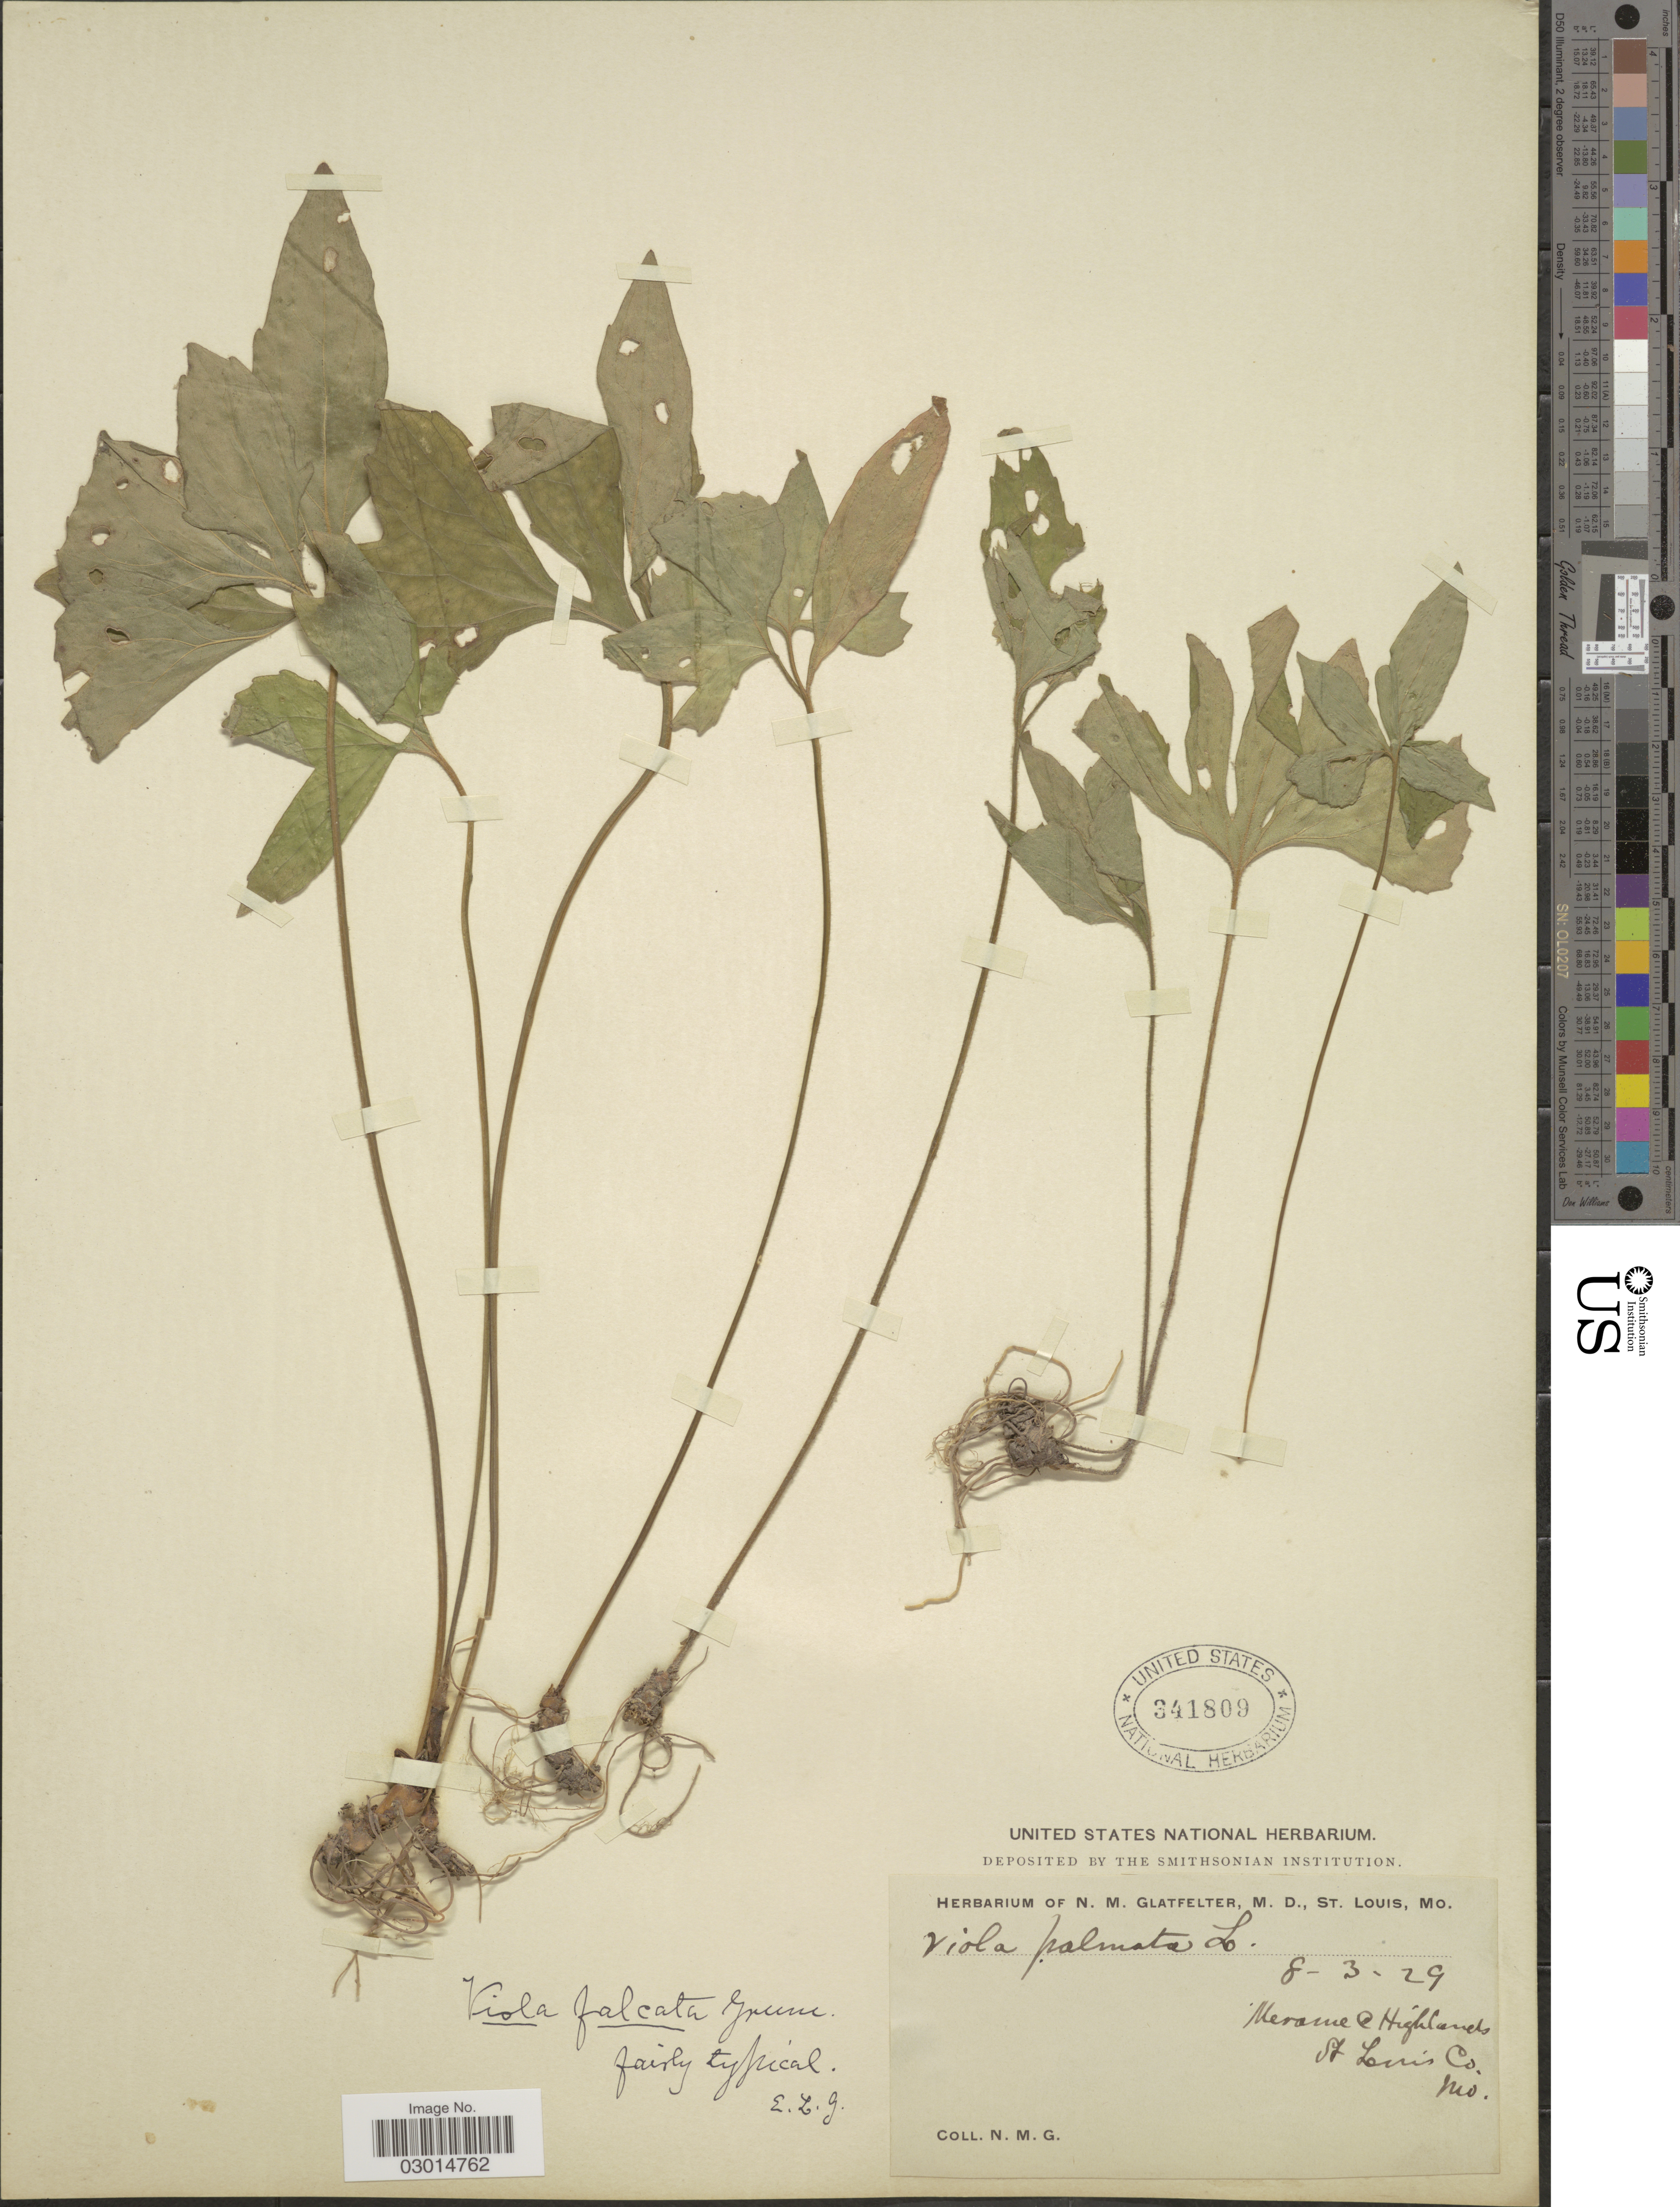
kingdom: Plantae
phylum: Tracheophyta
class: Magnoliopsida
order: Malpighiales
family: Violaceae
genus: Viola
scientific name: Viola falcata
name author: Greene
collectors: N. M. Glatfelter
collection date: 1929-08-03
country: United States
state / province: Missouri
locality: Meramec Highlands, St. Louis Co.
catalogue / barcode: US 341809